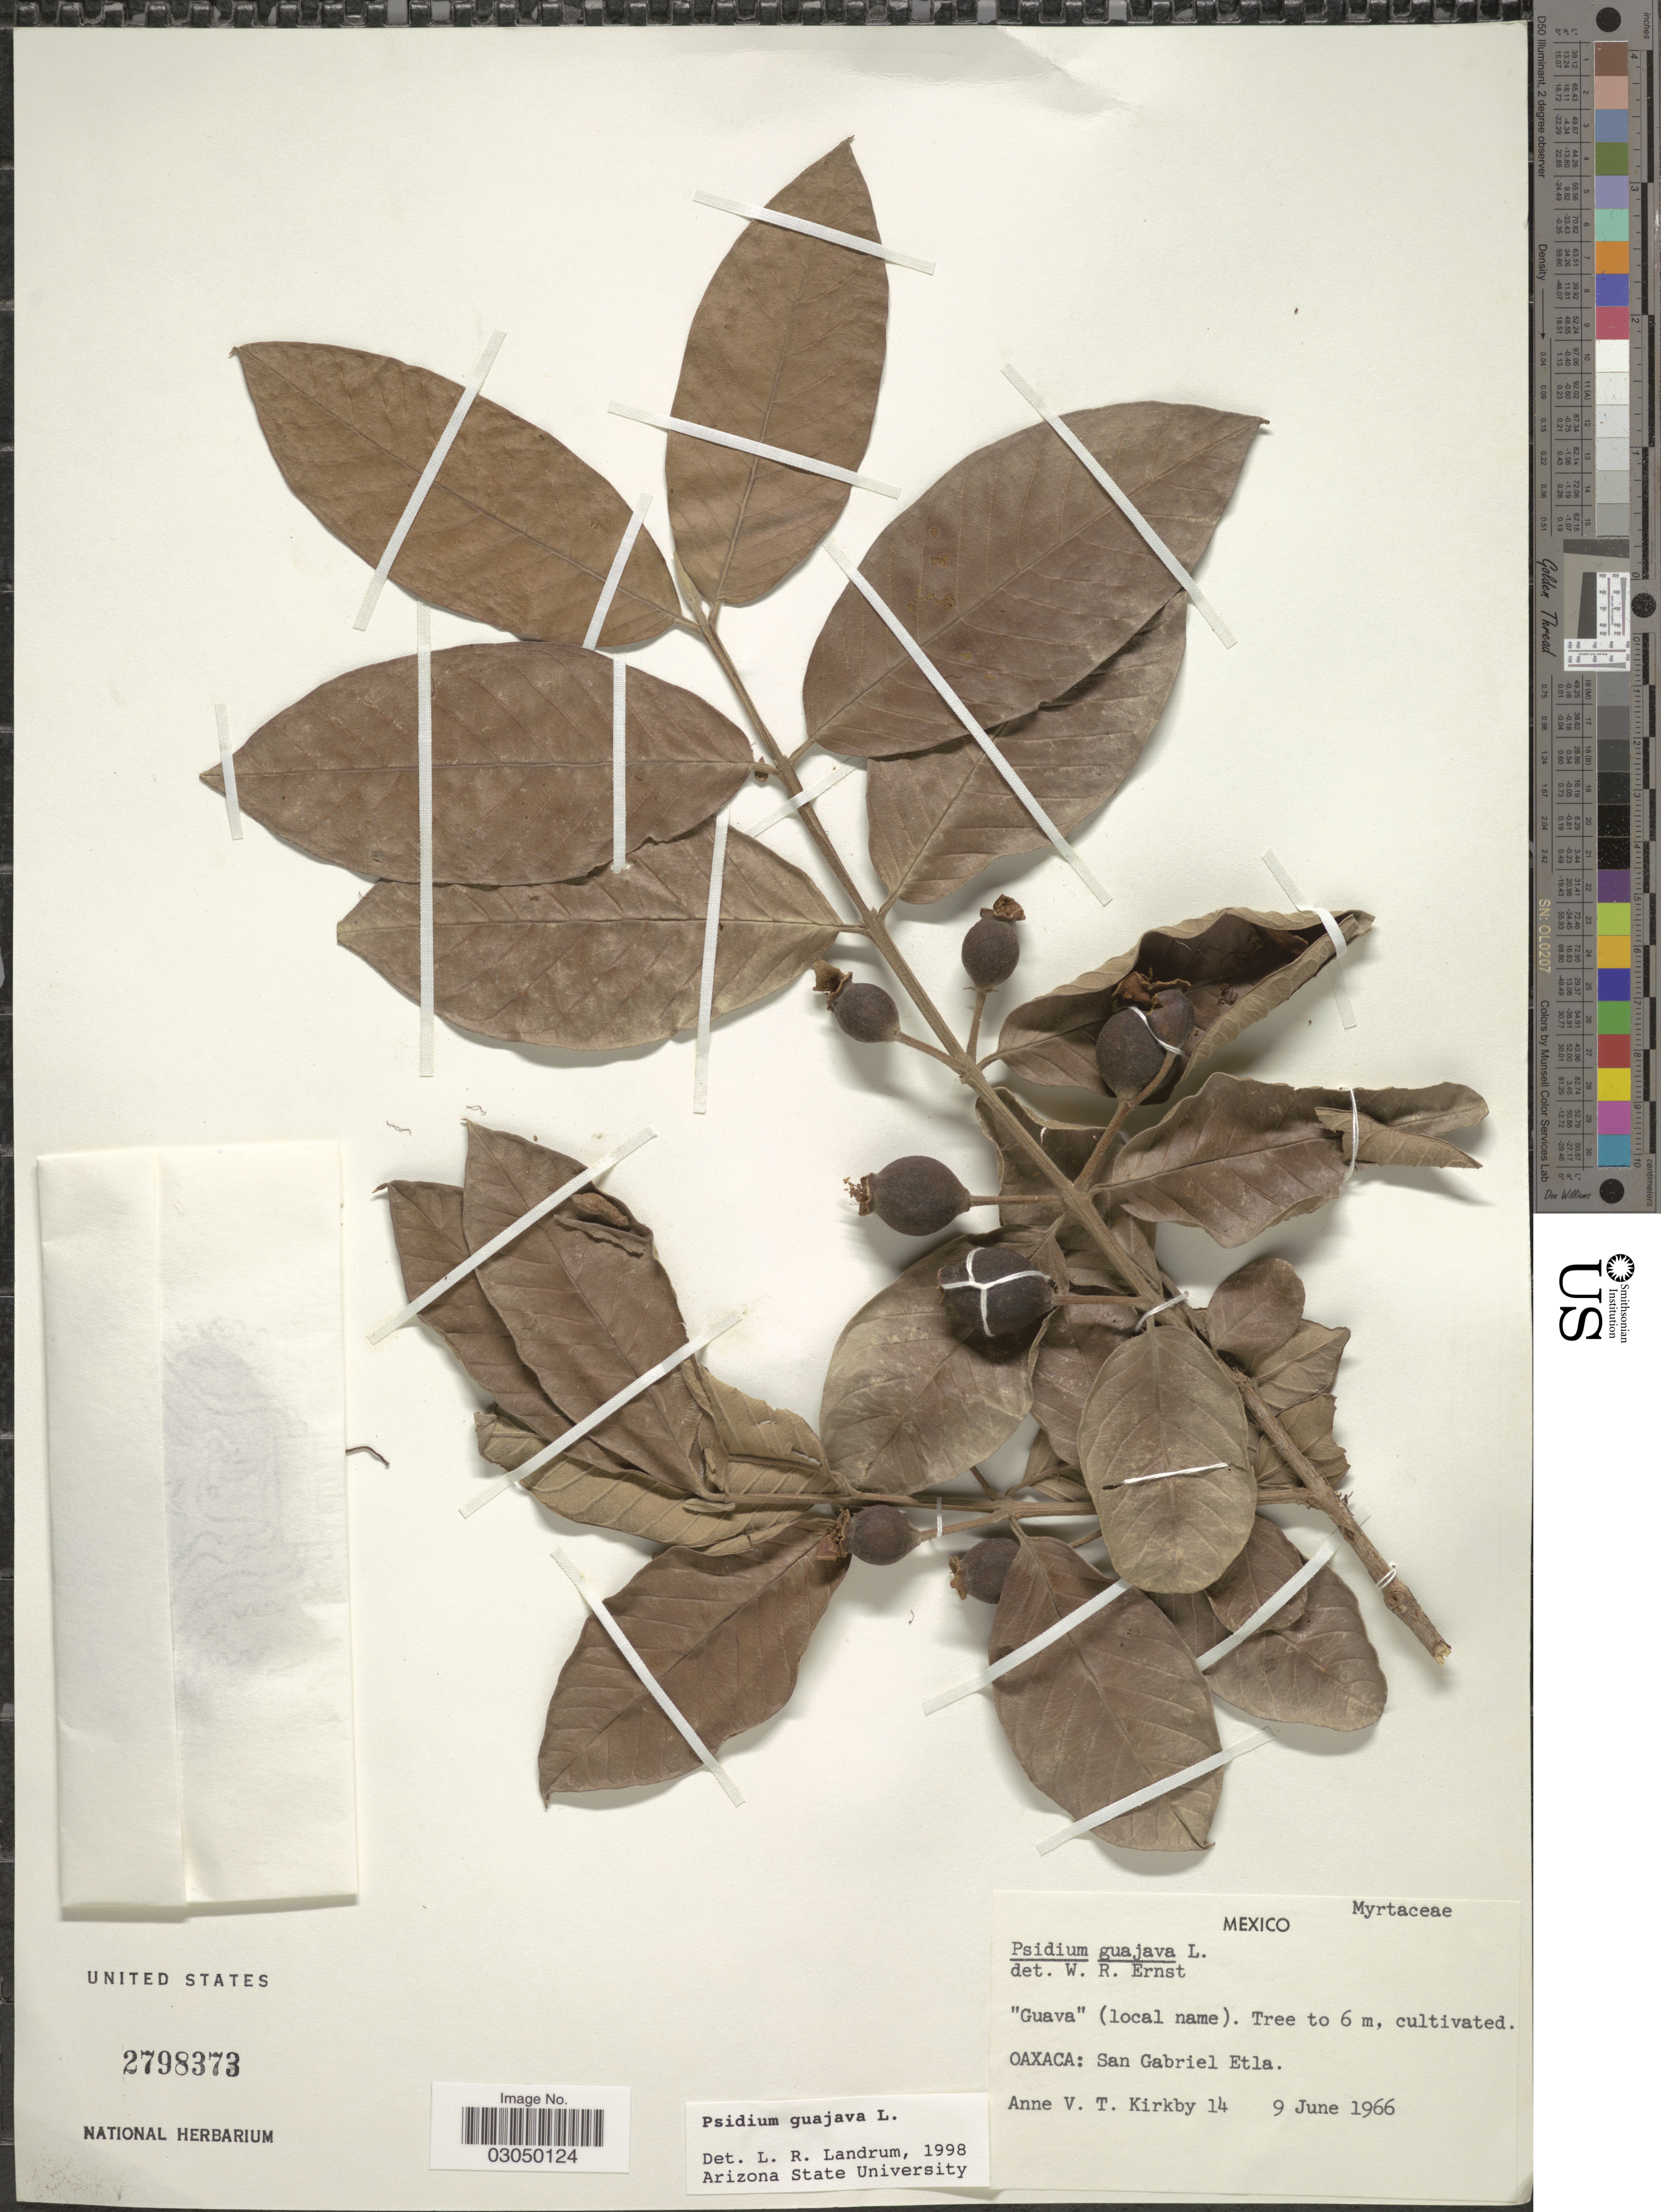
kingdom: Plantae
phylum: Tracheophyta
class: Magnoliopsida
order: Myrtales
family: Myrtaceae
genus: Psidium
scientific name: Psidium guajava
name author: L.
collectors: A. Kirkby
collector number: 14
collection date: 1966-06-09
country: Mexico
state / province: Oaxaca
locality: San Gabriel Etla.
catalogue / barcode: US 2798373